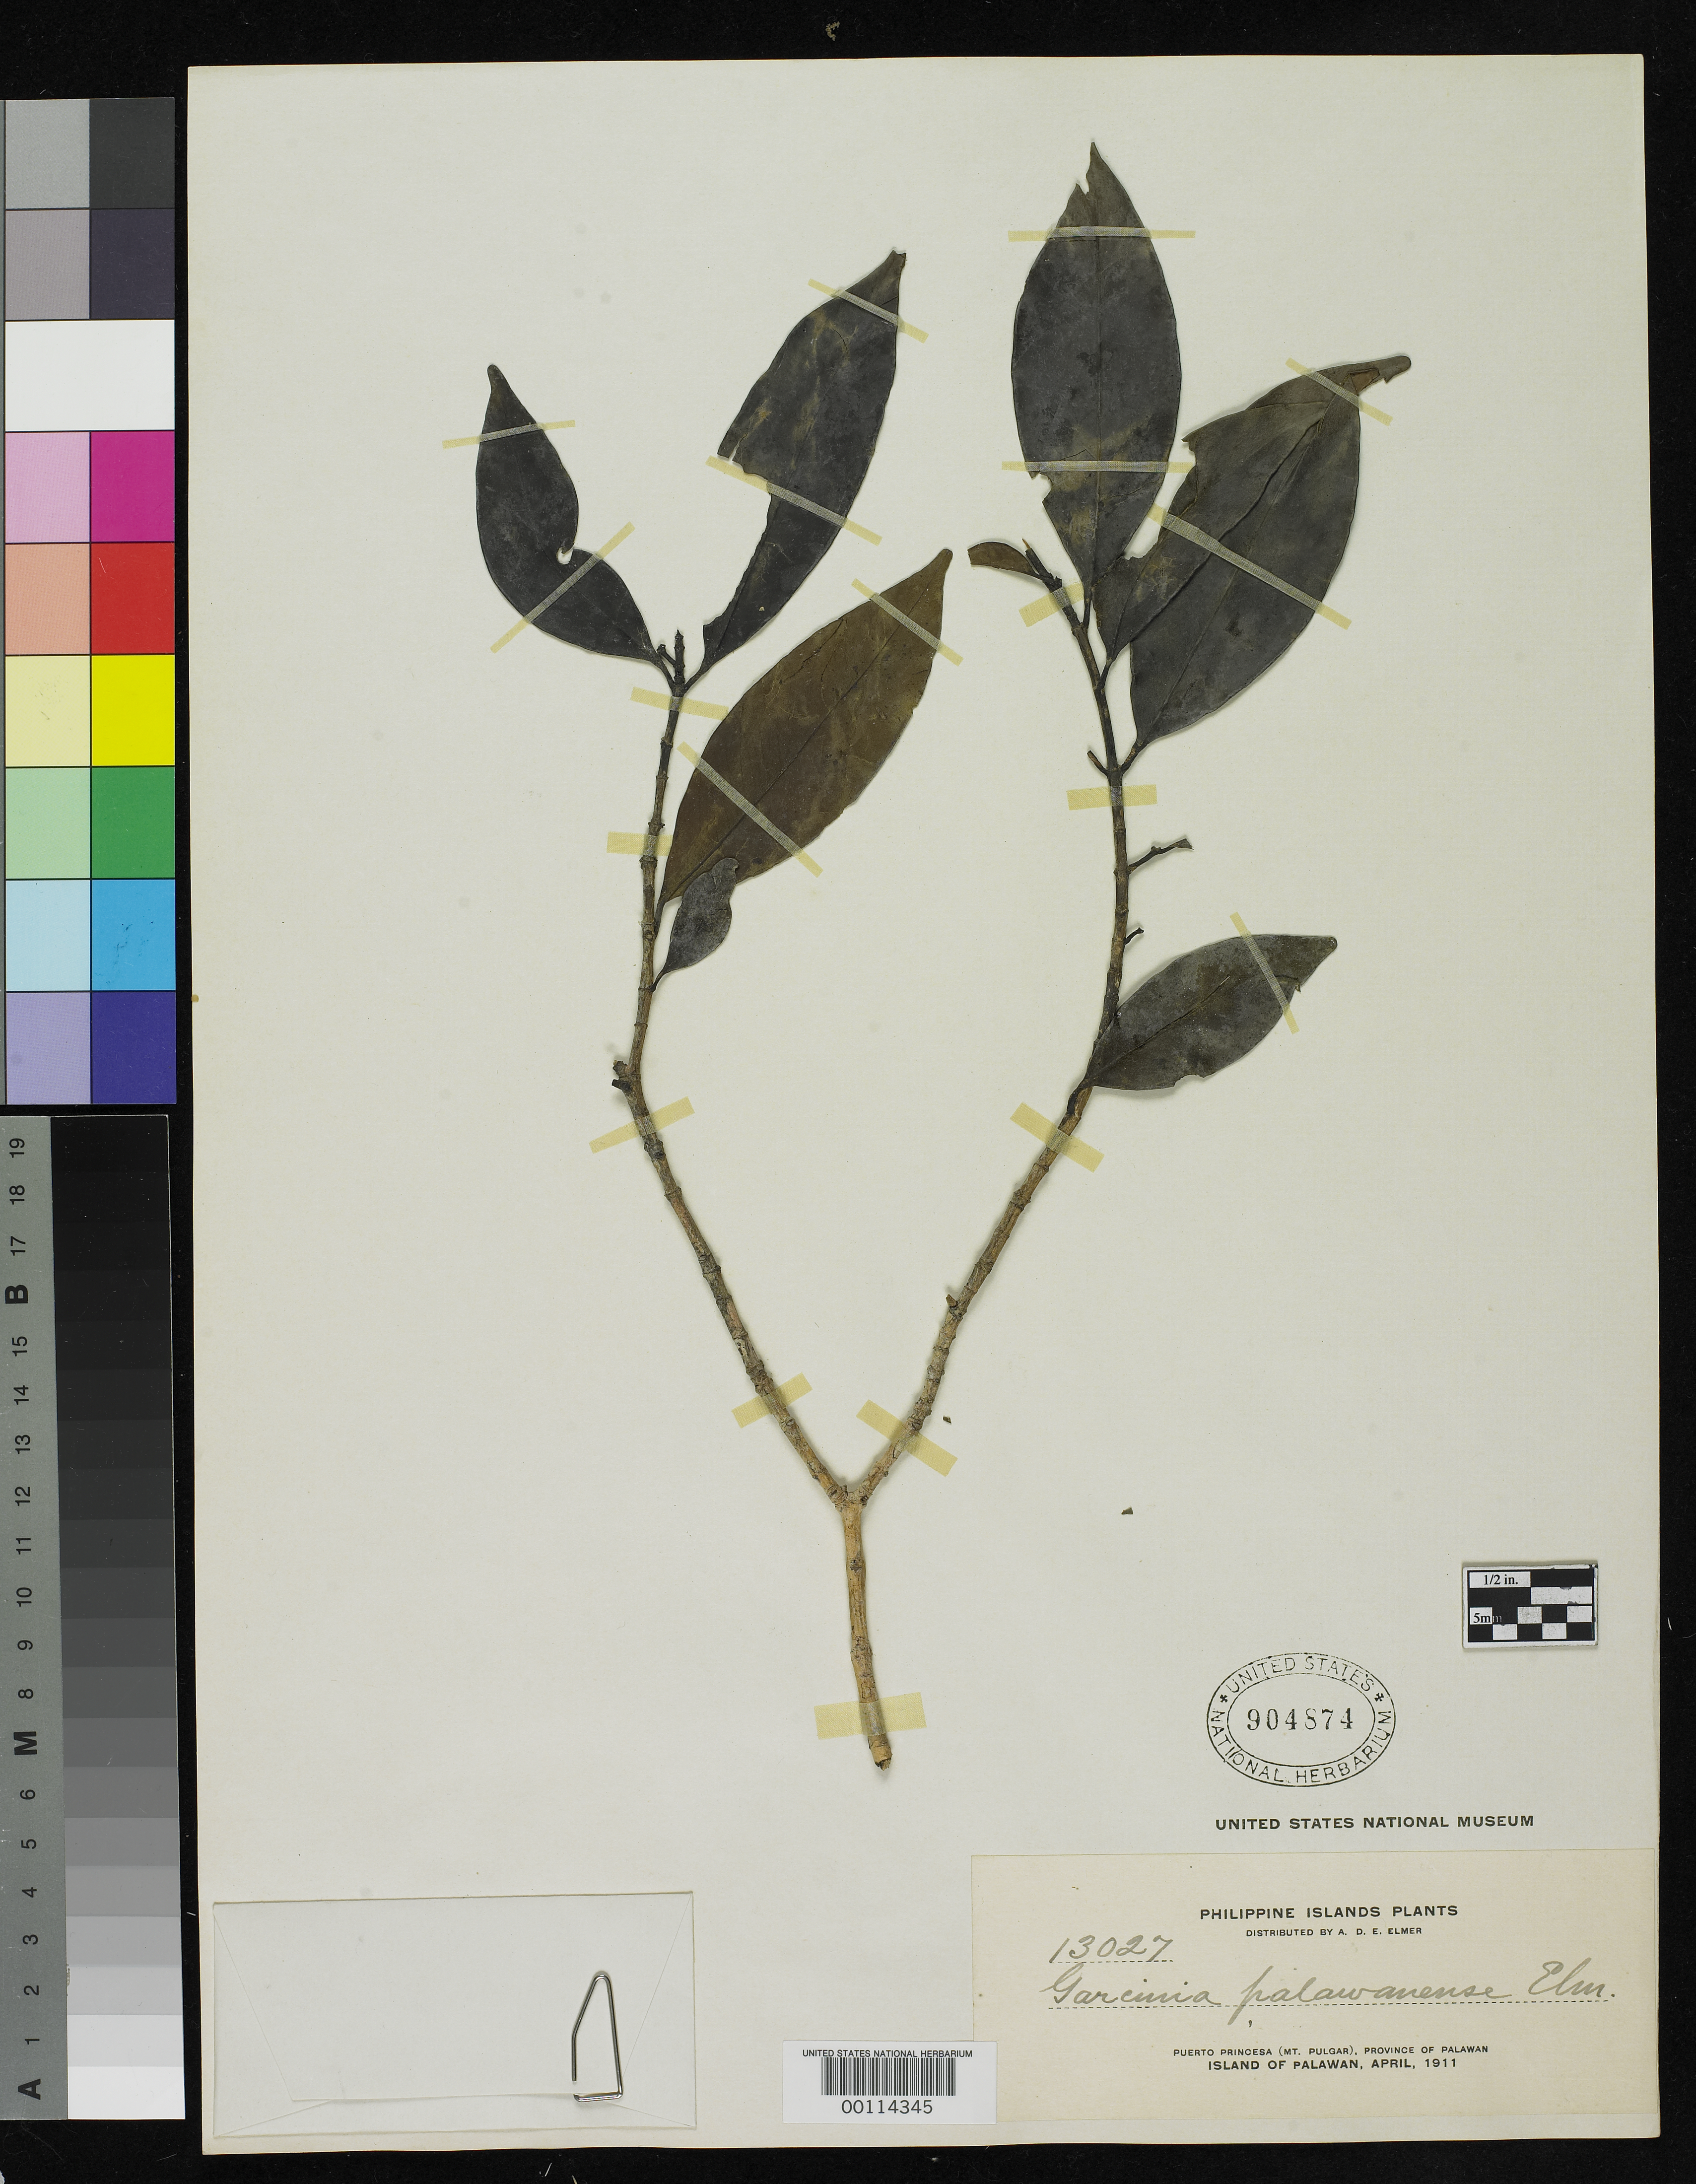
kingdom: Plantae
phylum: Tracheophyta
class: Magnoliopsida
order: Malpighiales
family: Clusiaceae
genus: Garcinia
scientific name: Garcinia palawanensis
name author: Elmer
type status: Isotype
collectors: A. D. E. Elmer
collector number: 13027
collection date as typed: Apr 1911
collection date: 1911-04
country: Philippines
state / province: Mimaropa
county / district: Palawan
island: Palawan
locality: Puerto Princesco, Mt. Pulgar.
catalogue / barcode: US 904874